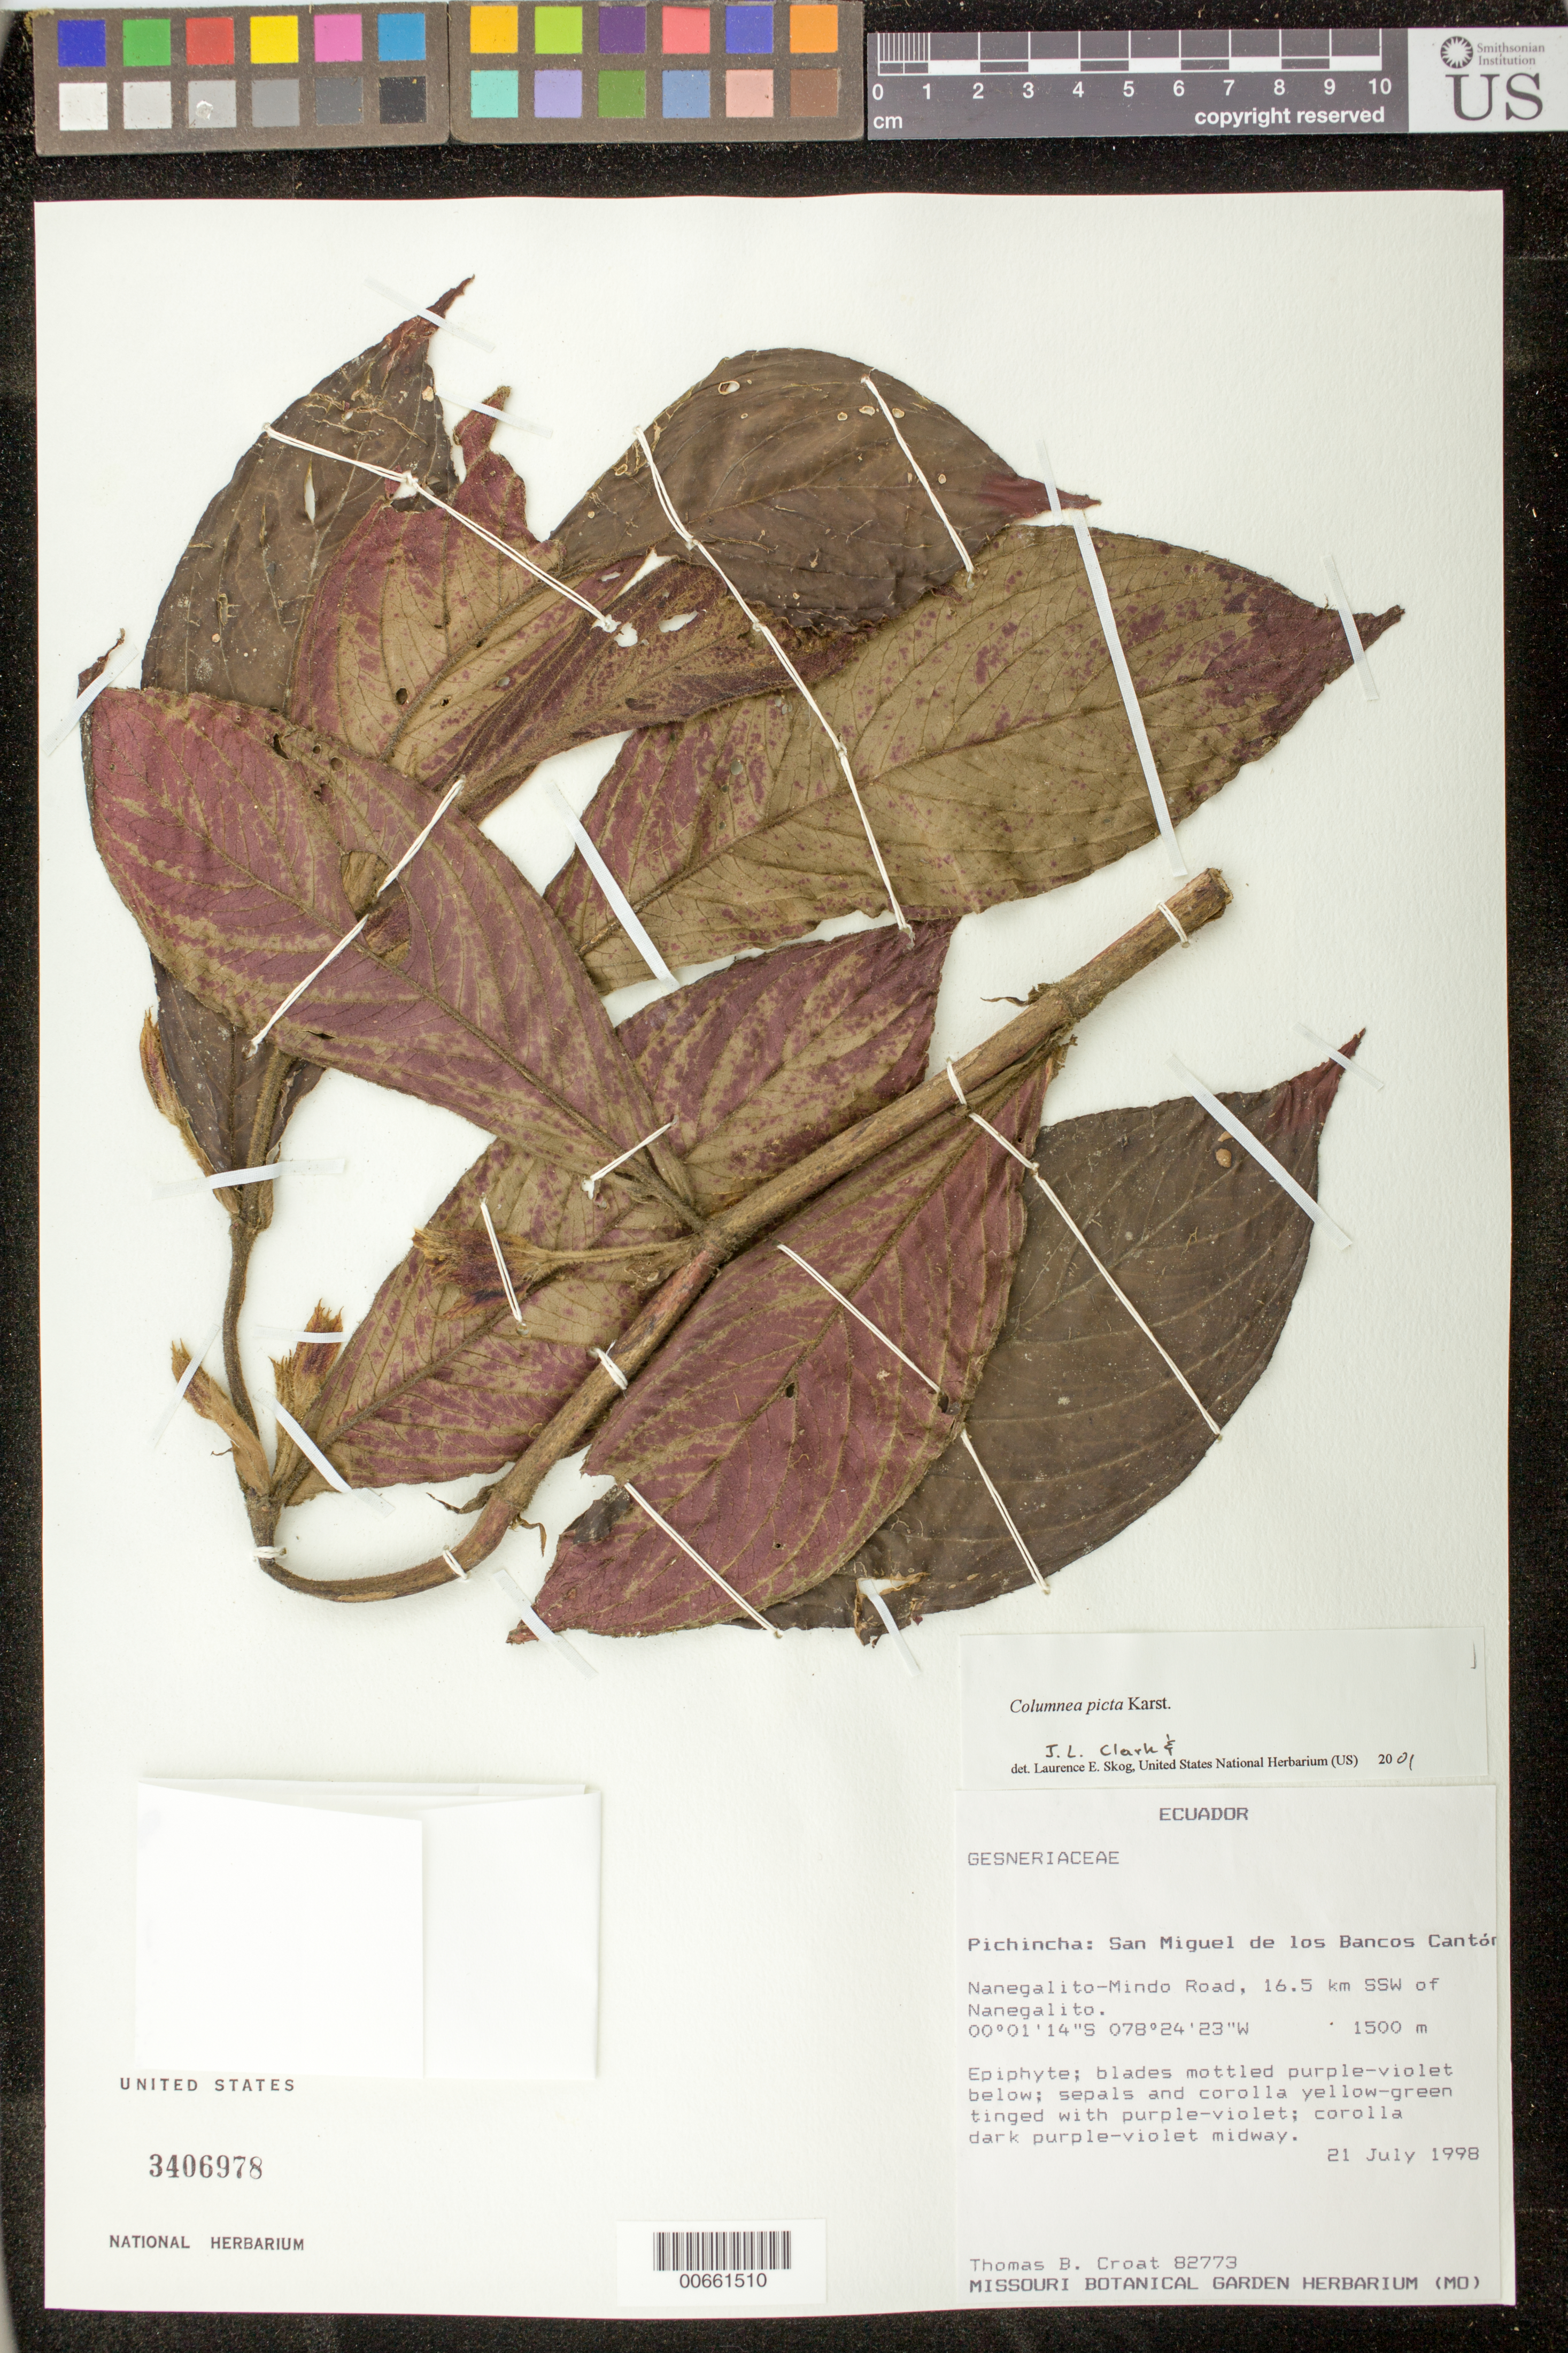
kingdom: Plantae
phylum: Tracheophyta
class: Magnoliopsida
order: Lamiales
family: Gesneriaceae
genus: Columnea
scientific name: Columnea karsteniana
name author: Singh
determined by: Skog, Laurence E.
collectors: T. B. Croat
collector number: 82773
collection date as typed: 21 Jul 1998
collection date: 1998-07-21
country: Ecuador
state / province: Pichincha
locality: San Miguel de los Bancos Cantón; Nanegalito-Mindo Road, 16.5 km SSW of Nanegalito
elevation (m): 1500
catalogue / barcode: US 3406978